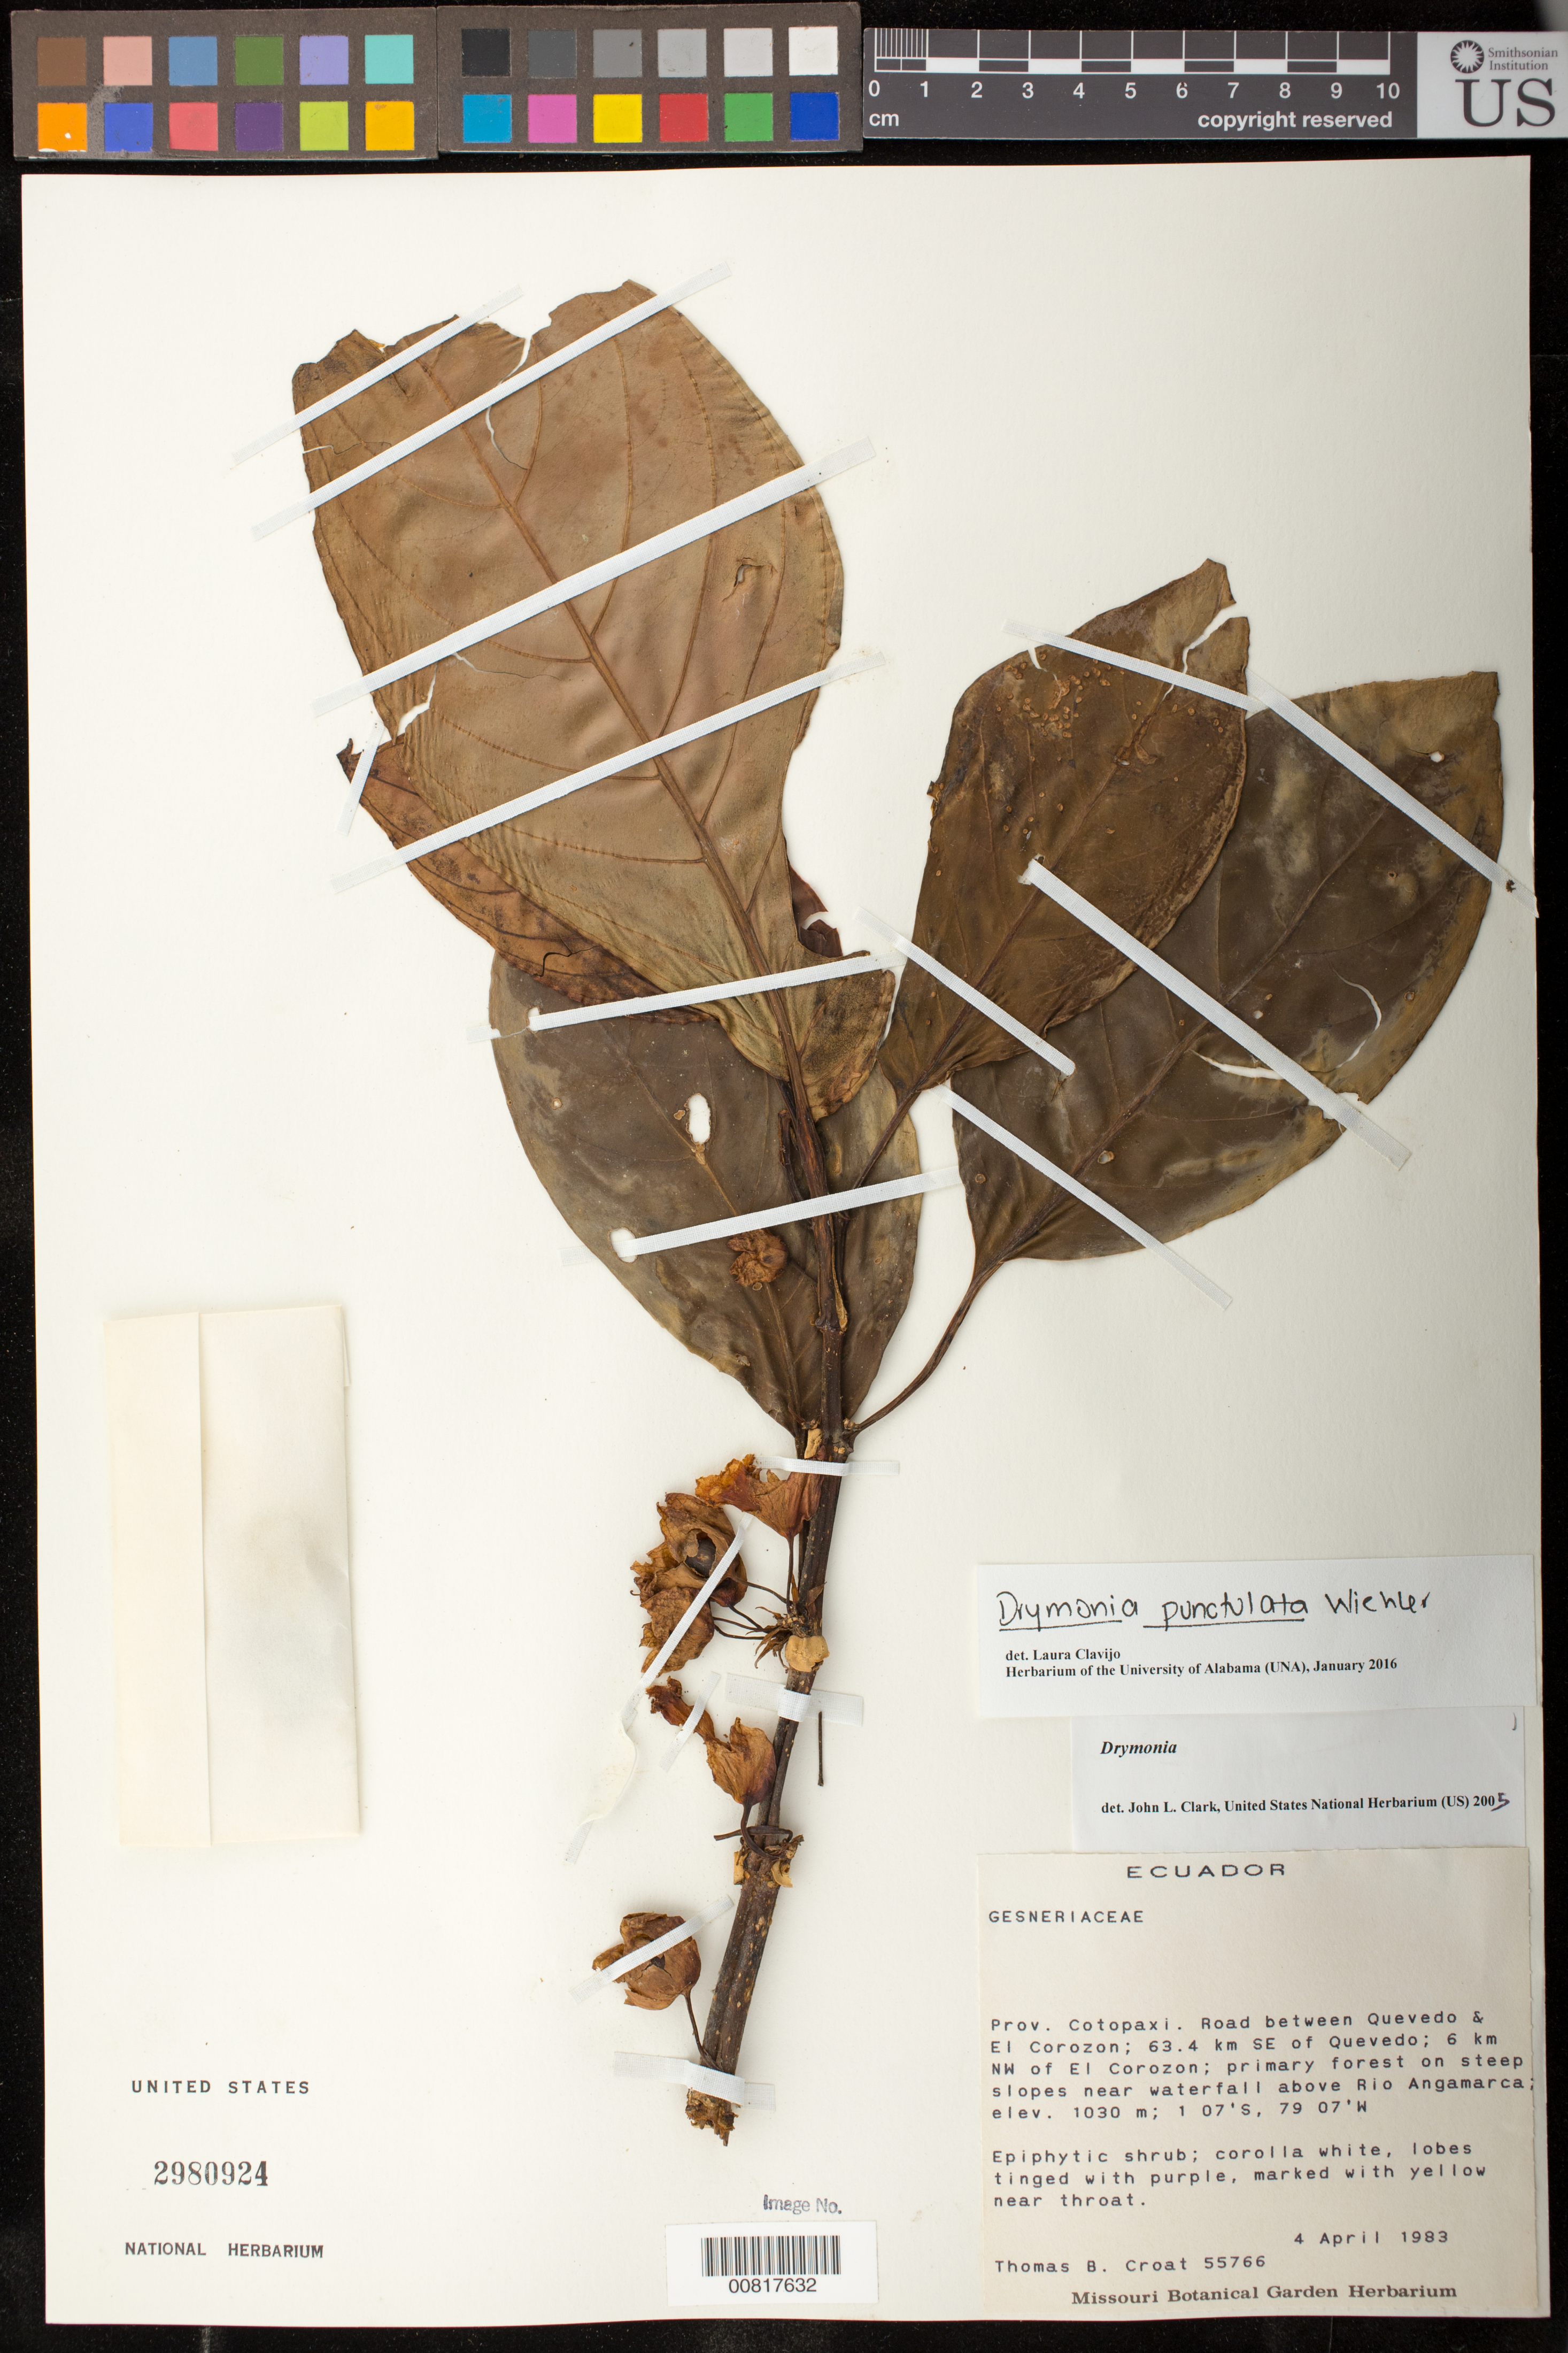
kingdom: Plantae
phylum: Tracheophyta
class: Magnoliopsida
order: Lamiales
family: Gesneriaceae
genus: Drymonia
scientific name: Drymonia punctulata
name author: Wiehler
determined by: Clavijo, L.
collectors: T. B. Croat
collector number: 55766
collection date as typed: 04 Apr 1983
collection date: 1983-04-04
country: Ecuador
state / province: Cotopaxi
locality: Road between Quevedo and El Corozon, 63.4 km SE of Quevedo; 6 km NW of El Corozon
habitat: Primary forest on steep slopes near waterfall above Rio Angamarca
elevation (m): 1030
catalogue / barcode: US 2980924